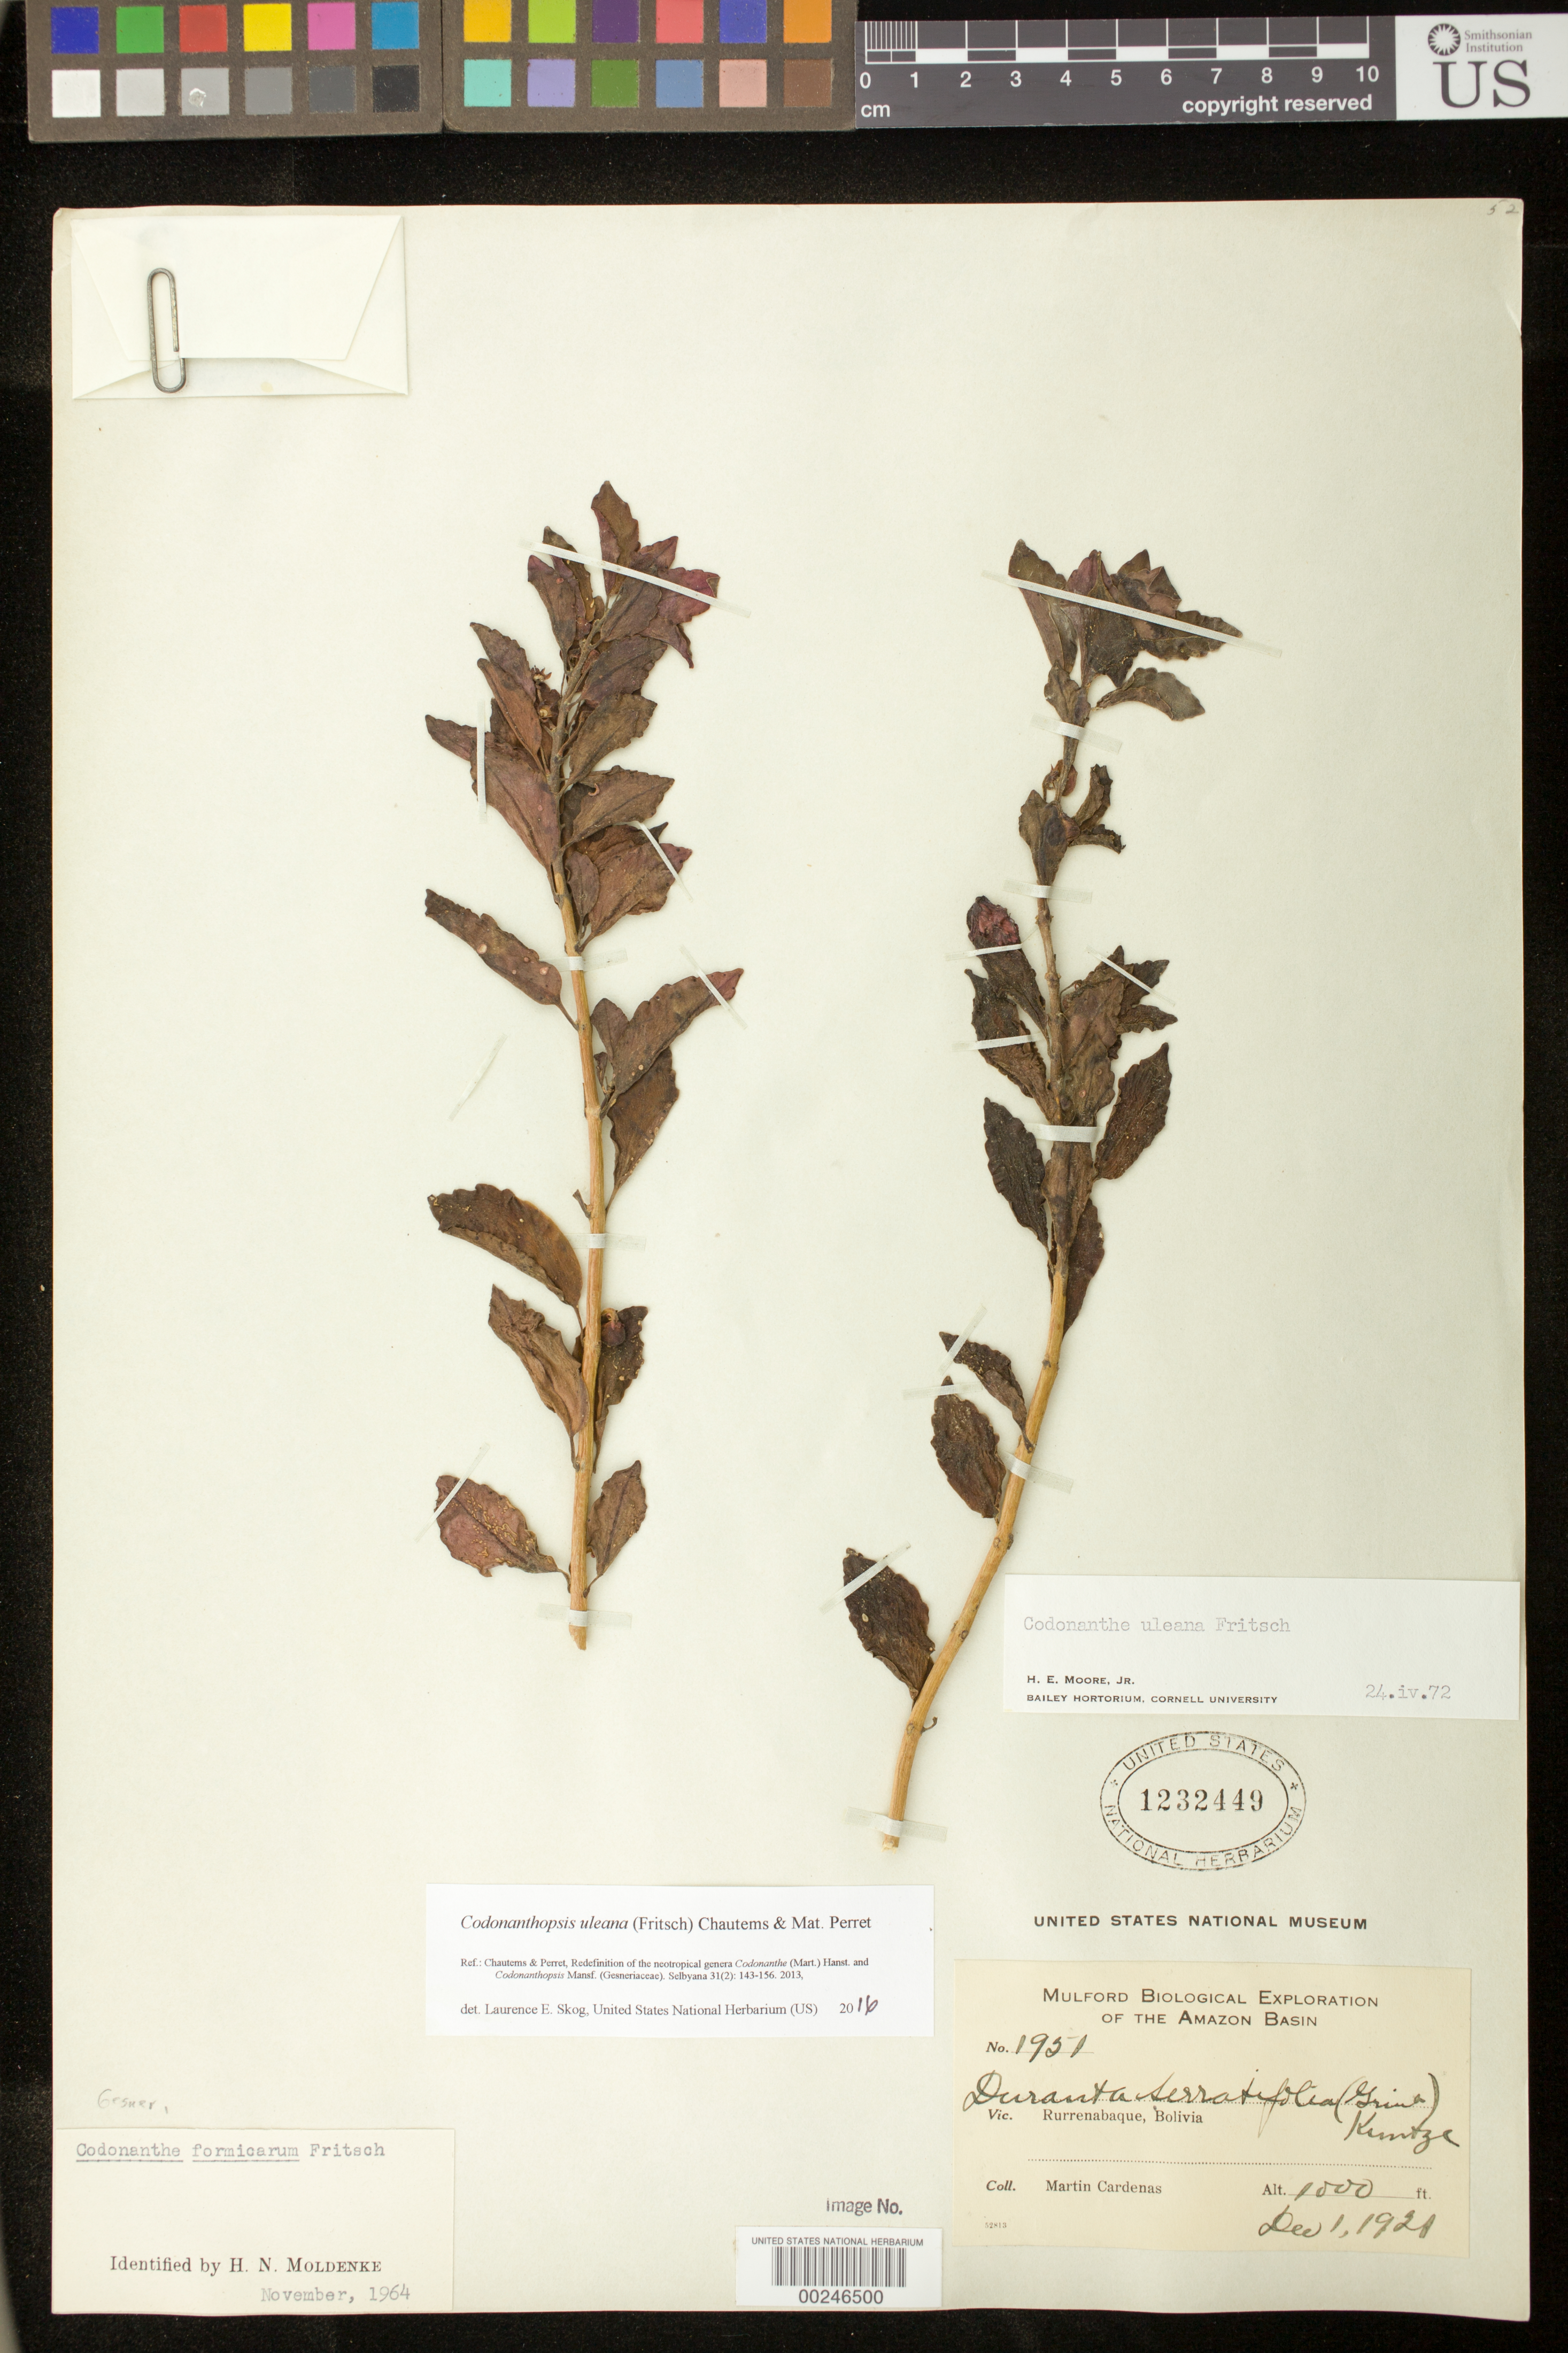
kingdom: Plantae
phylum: Tracheophyta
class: Magnoliopsida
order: Lamiales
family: Gesneriaceae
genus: Codonanthopsis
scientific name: Codonanthopsis uleana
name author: (Fritsch) Chautems & Mat.Perret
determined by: Skog, Laurence E.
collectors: M. Cárdenas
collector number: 1951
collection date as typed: Dec 1, 1921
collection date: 1921-12-01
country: Bolivia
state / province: Beni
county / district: José Ballivián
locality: Rurrenabaque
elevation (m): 305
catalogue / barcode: US 1232449